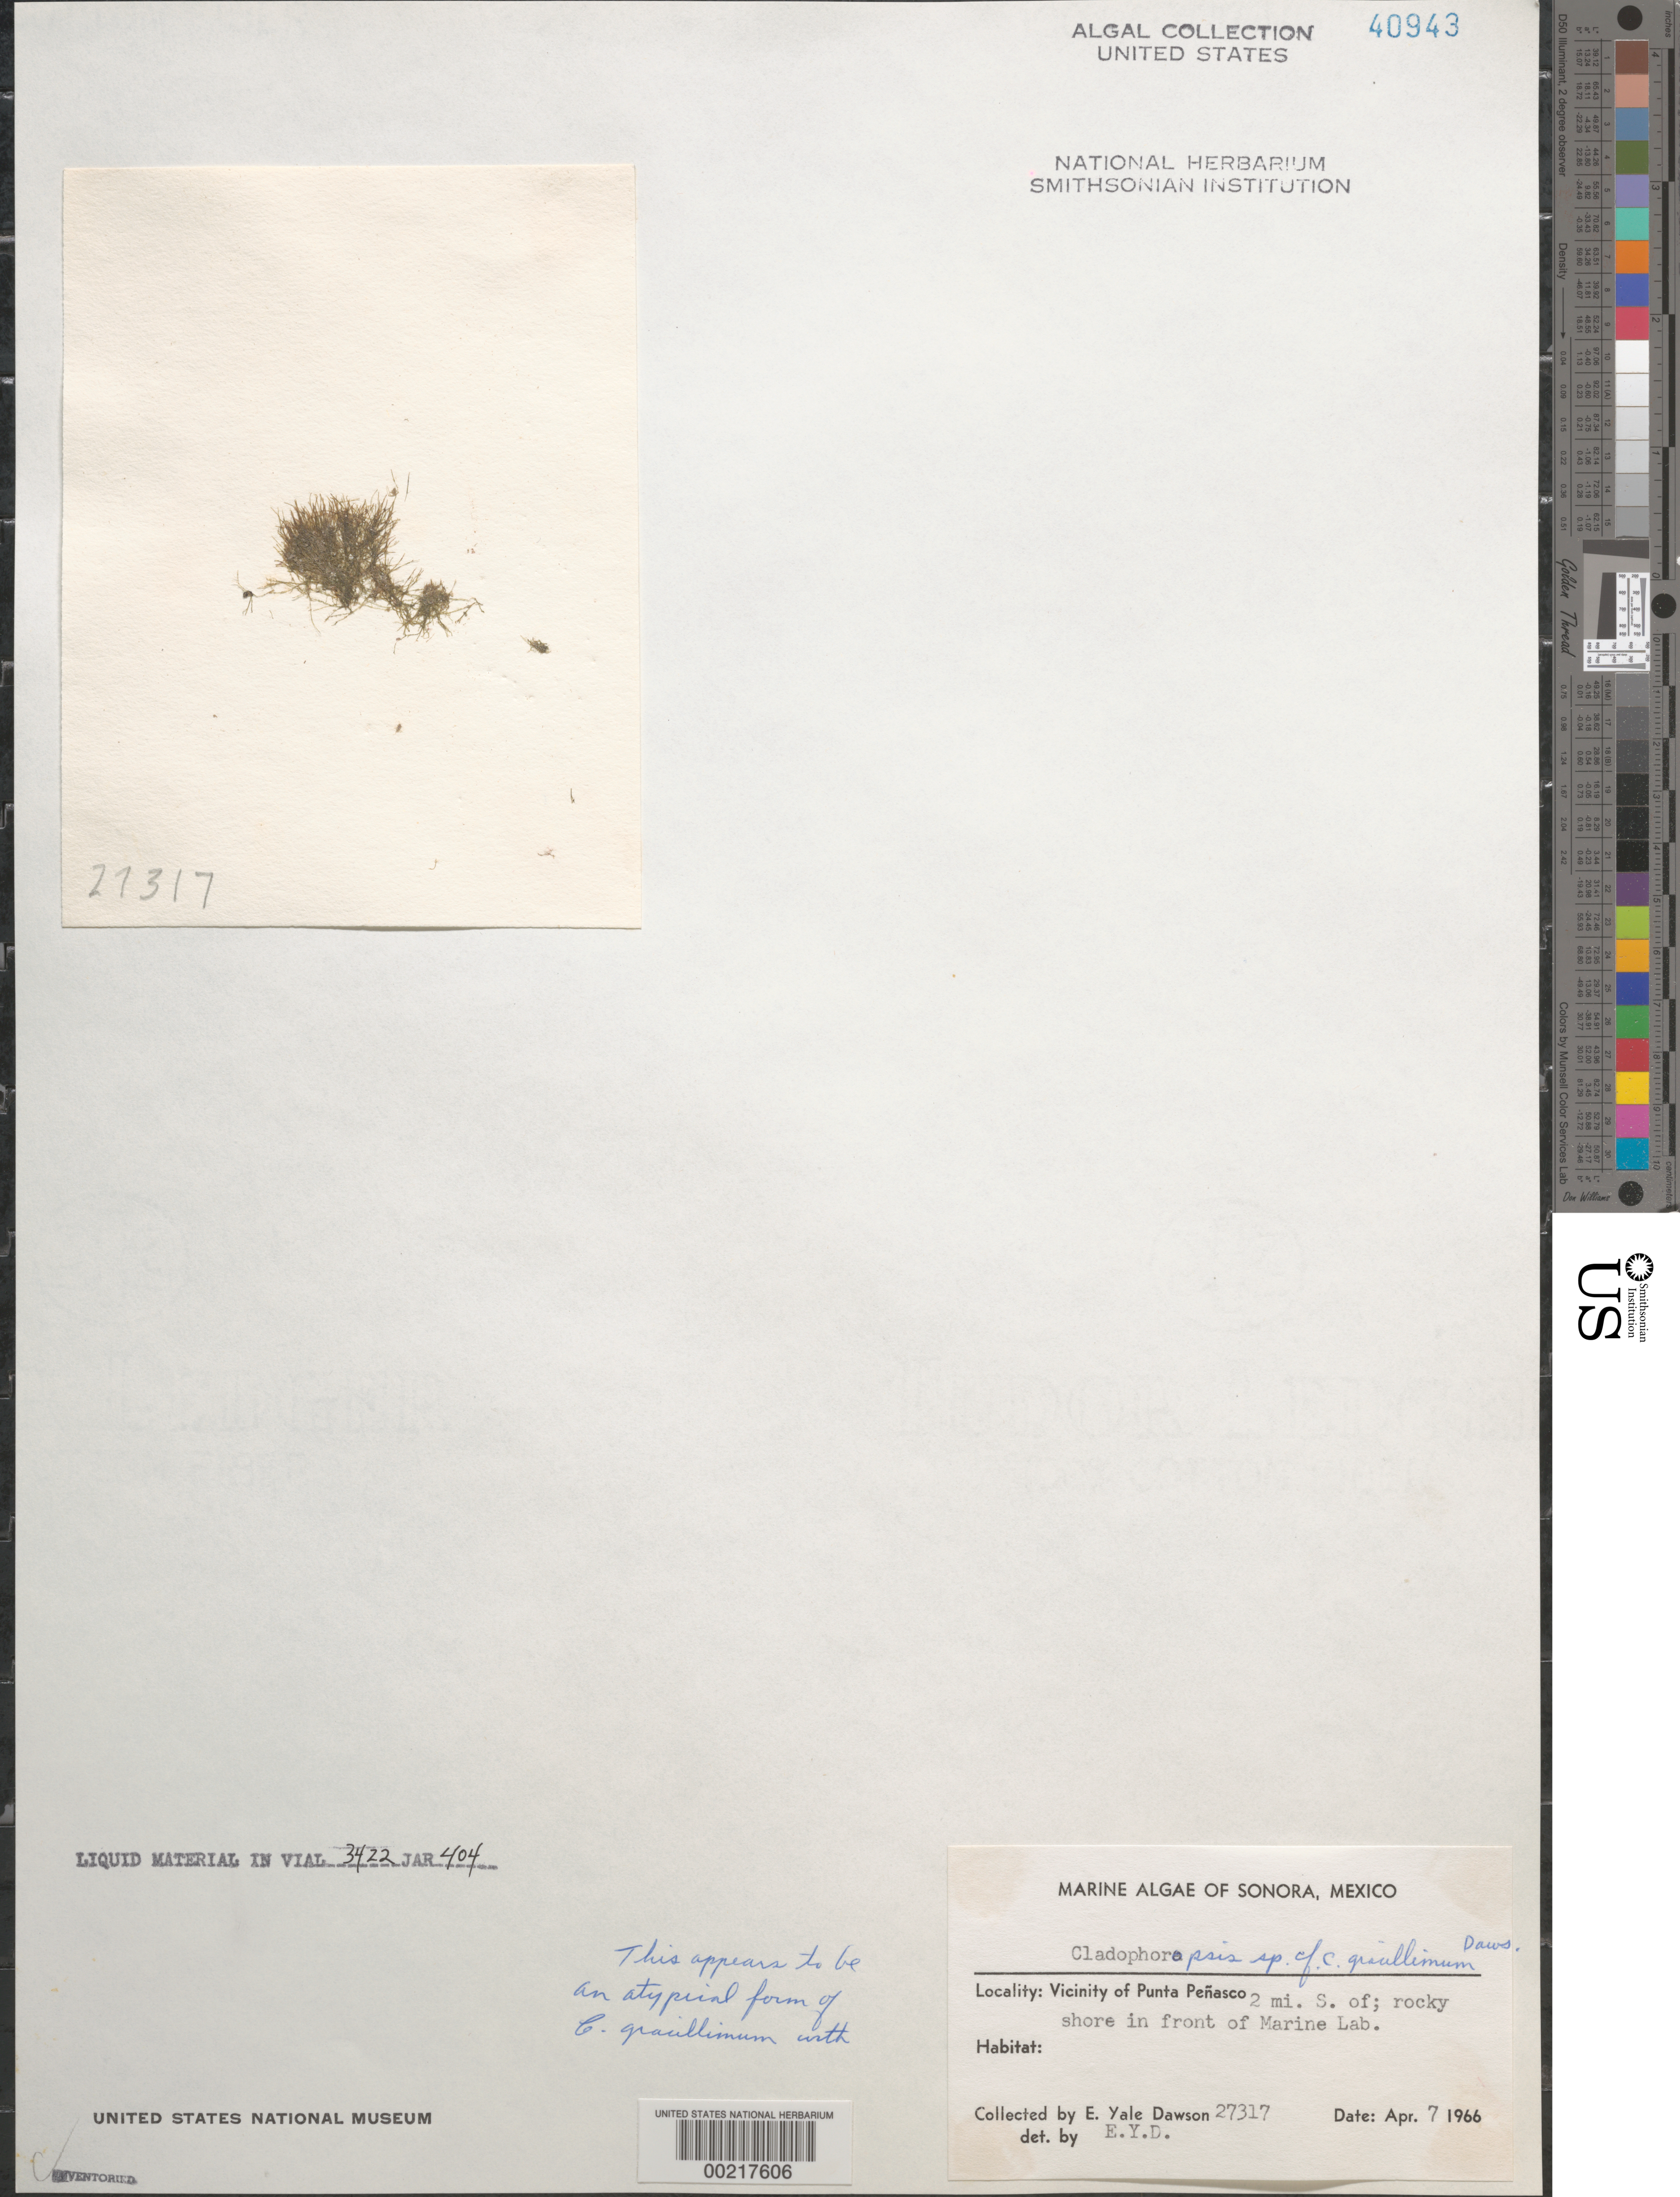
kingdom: Plantae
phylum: Chlorophyta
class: Ulvophyceae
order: Siphonocladales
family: Boodleaceae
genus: Cladophoropsis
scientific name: Cladophoropsis gracillima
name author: E.Y. Dawson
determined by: Dawson, E. Y.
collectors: E. Y. Dawson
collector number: EYD 27317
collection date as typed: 07 Apr 1966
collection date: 1966-04-07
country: Mexico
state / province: Sonora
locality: Marine laboratory shore, 2 miles south of Punta Penasco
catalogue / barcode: US 40943